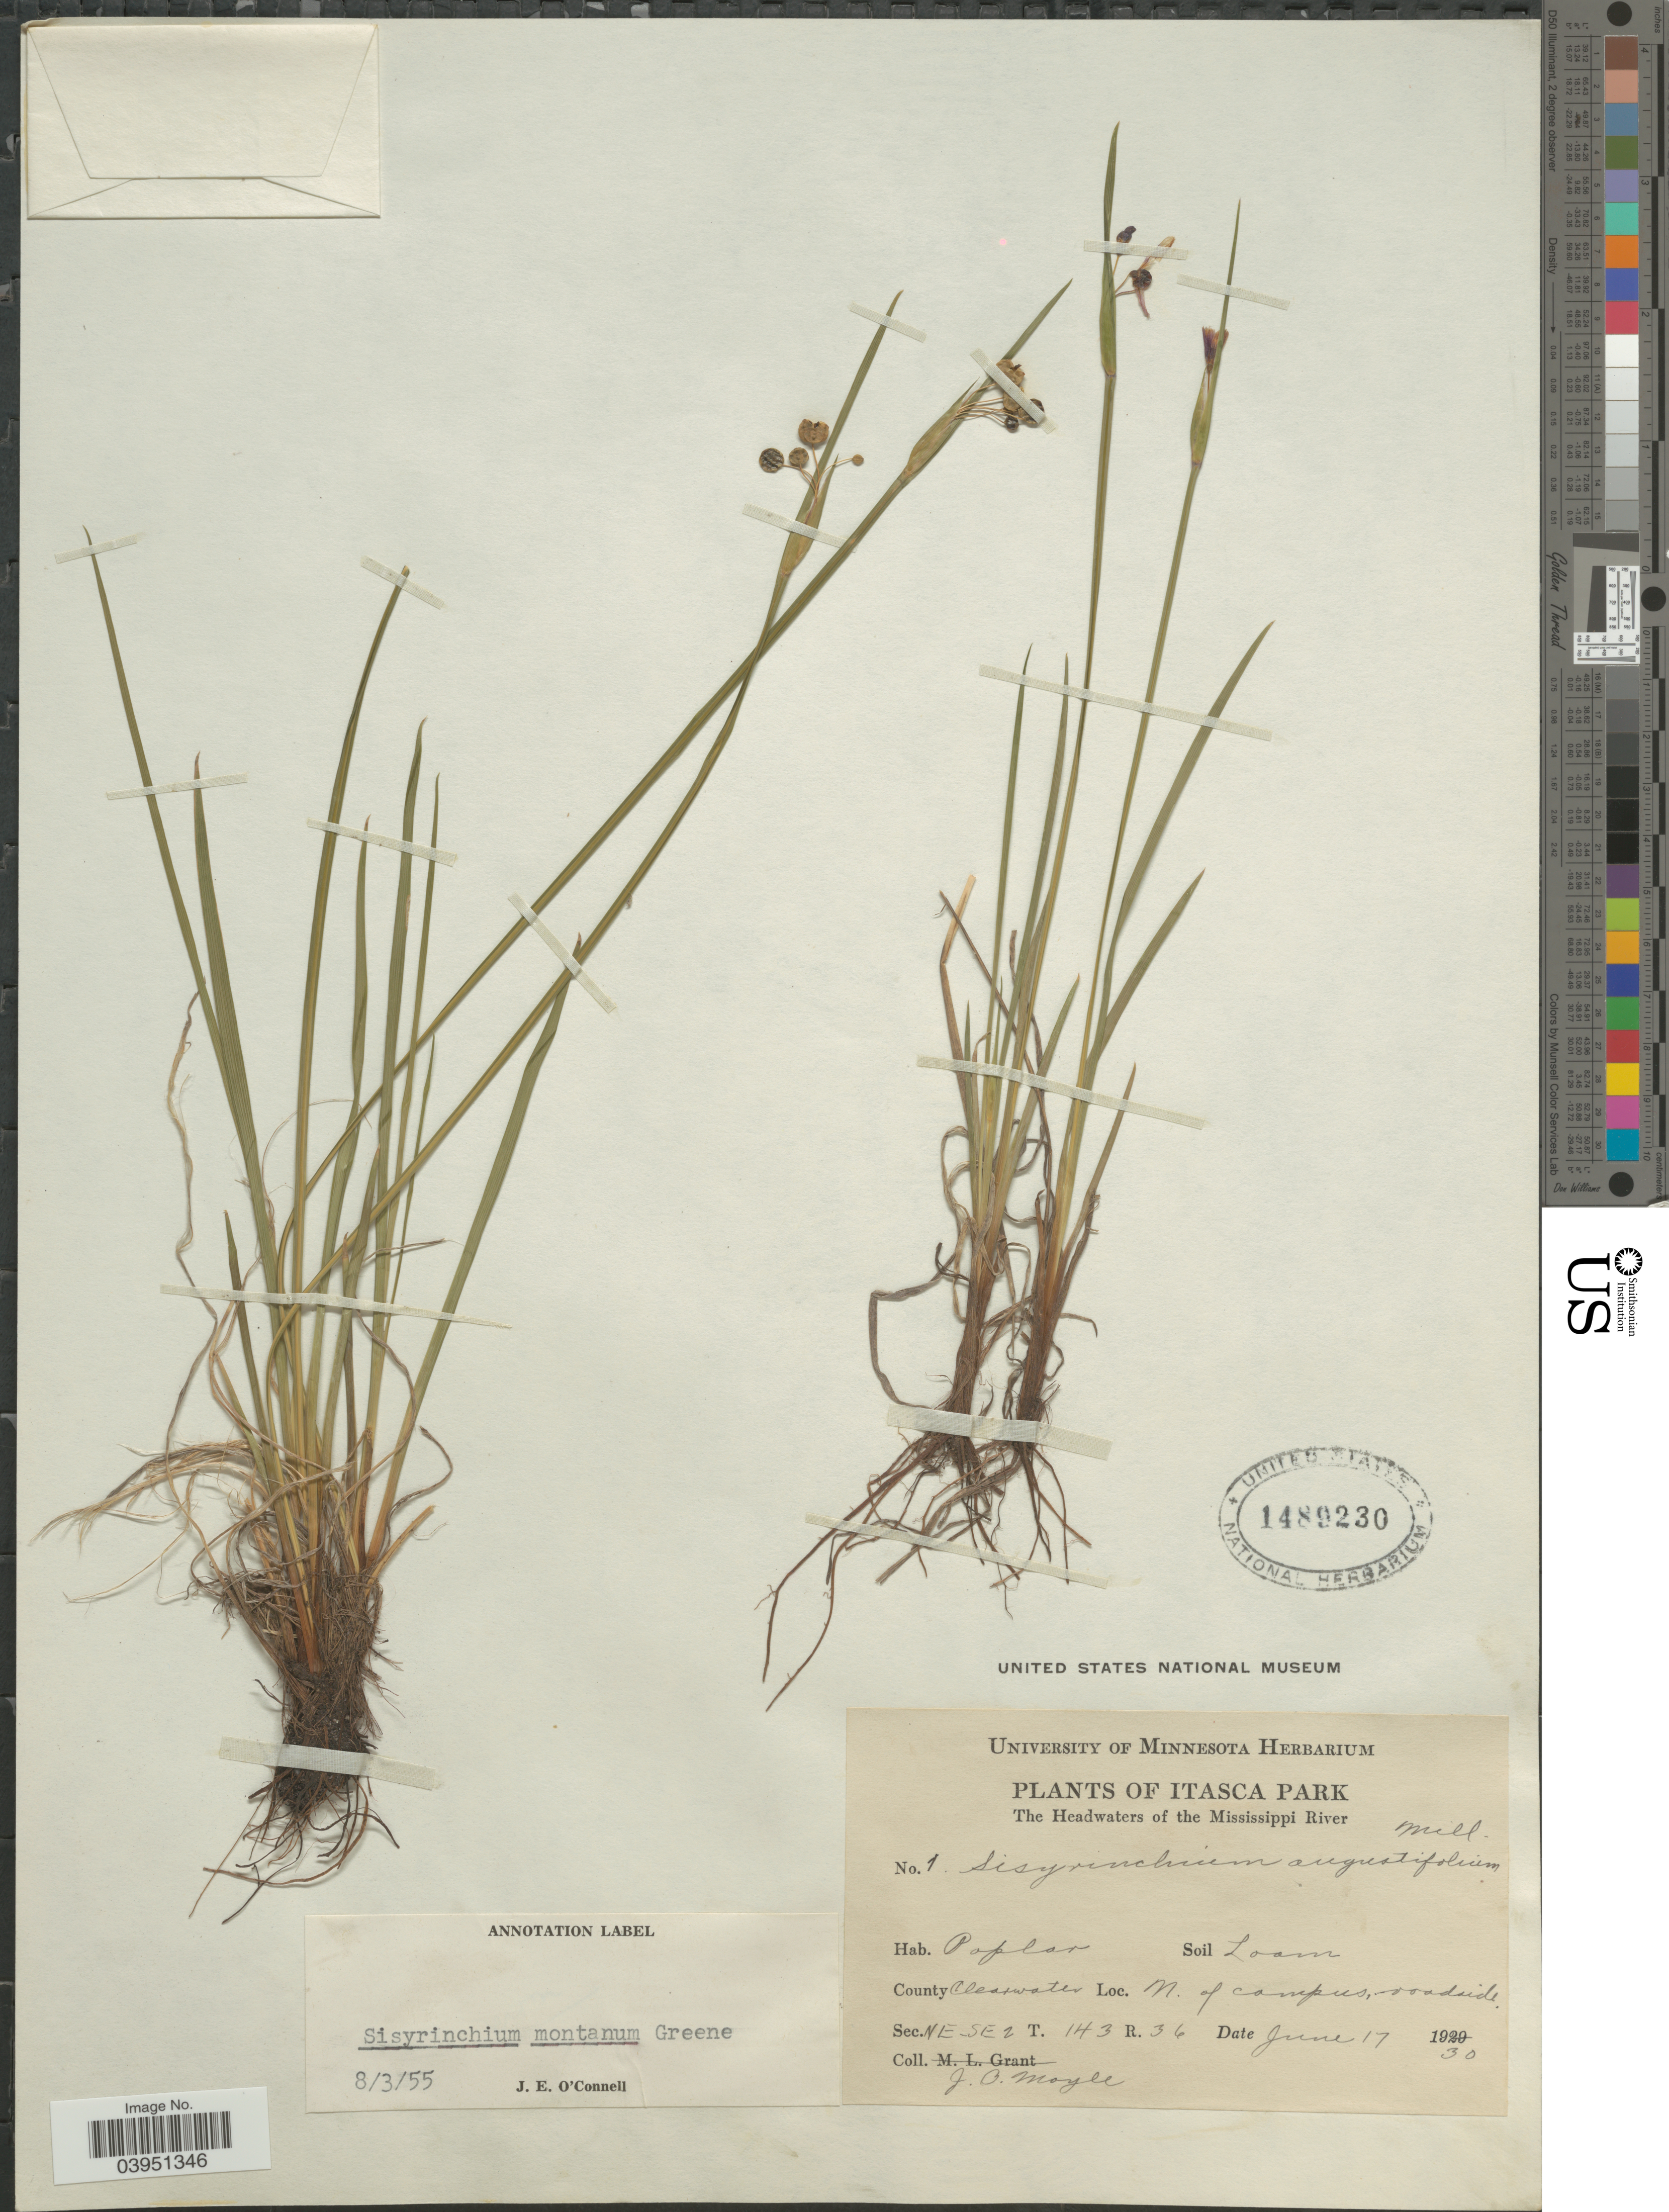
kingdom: Plantae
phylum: Tracheophyta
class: Liliopsida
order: Asparagales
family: Iridaceae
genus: Sisyrinchium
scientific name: Sisyrinchium montanum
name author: Greene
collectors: J. Moyle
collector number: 1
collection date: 1930-06-17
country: United States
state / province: Minnesota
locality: Itasca Park. The Headwaters of the Mississippi River. County Clearwater. N. of campus, roadside. Sec. NE-SE 2 T. 143 R. 36.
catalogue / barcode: US 1489230